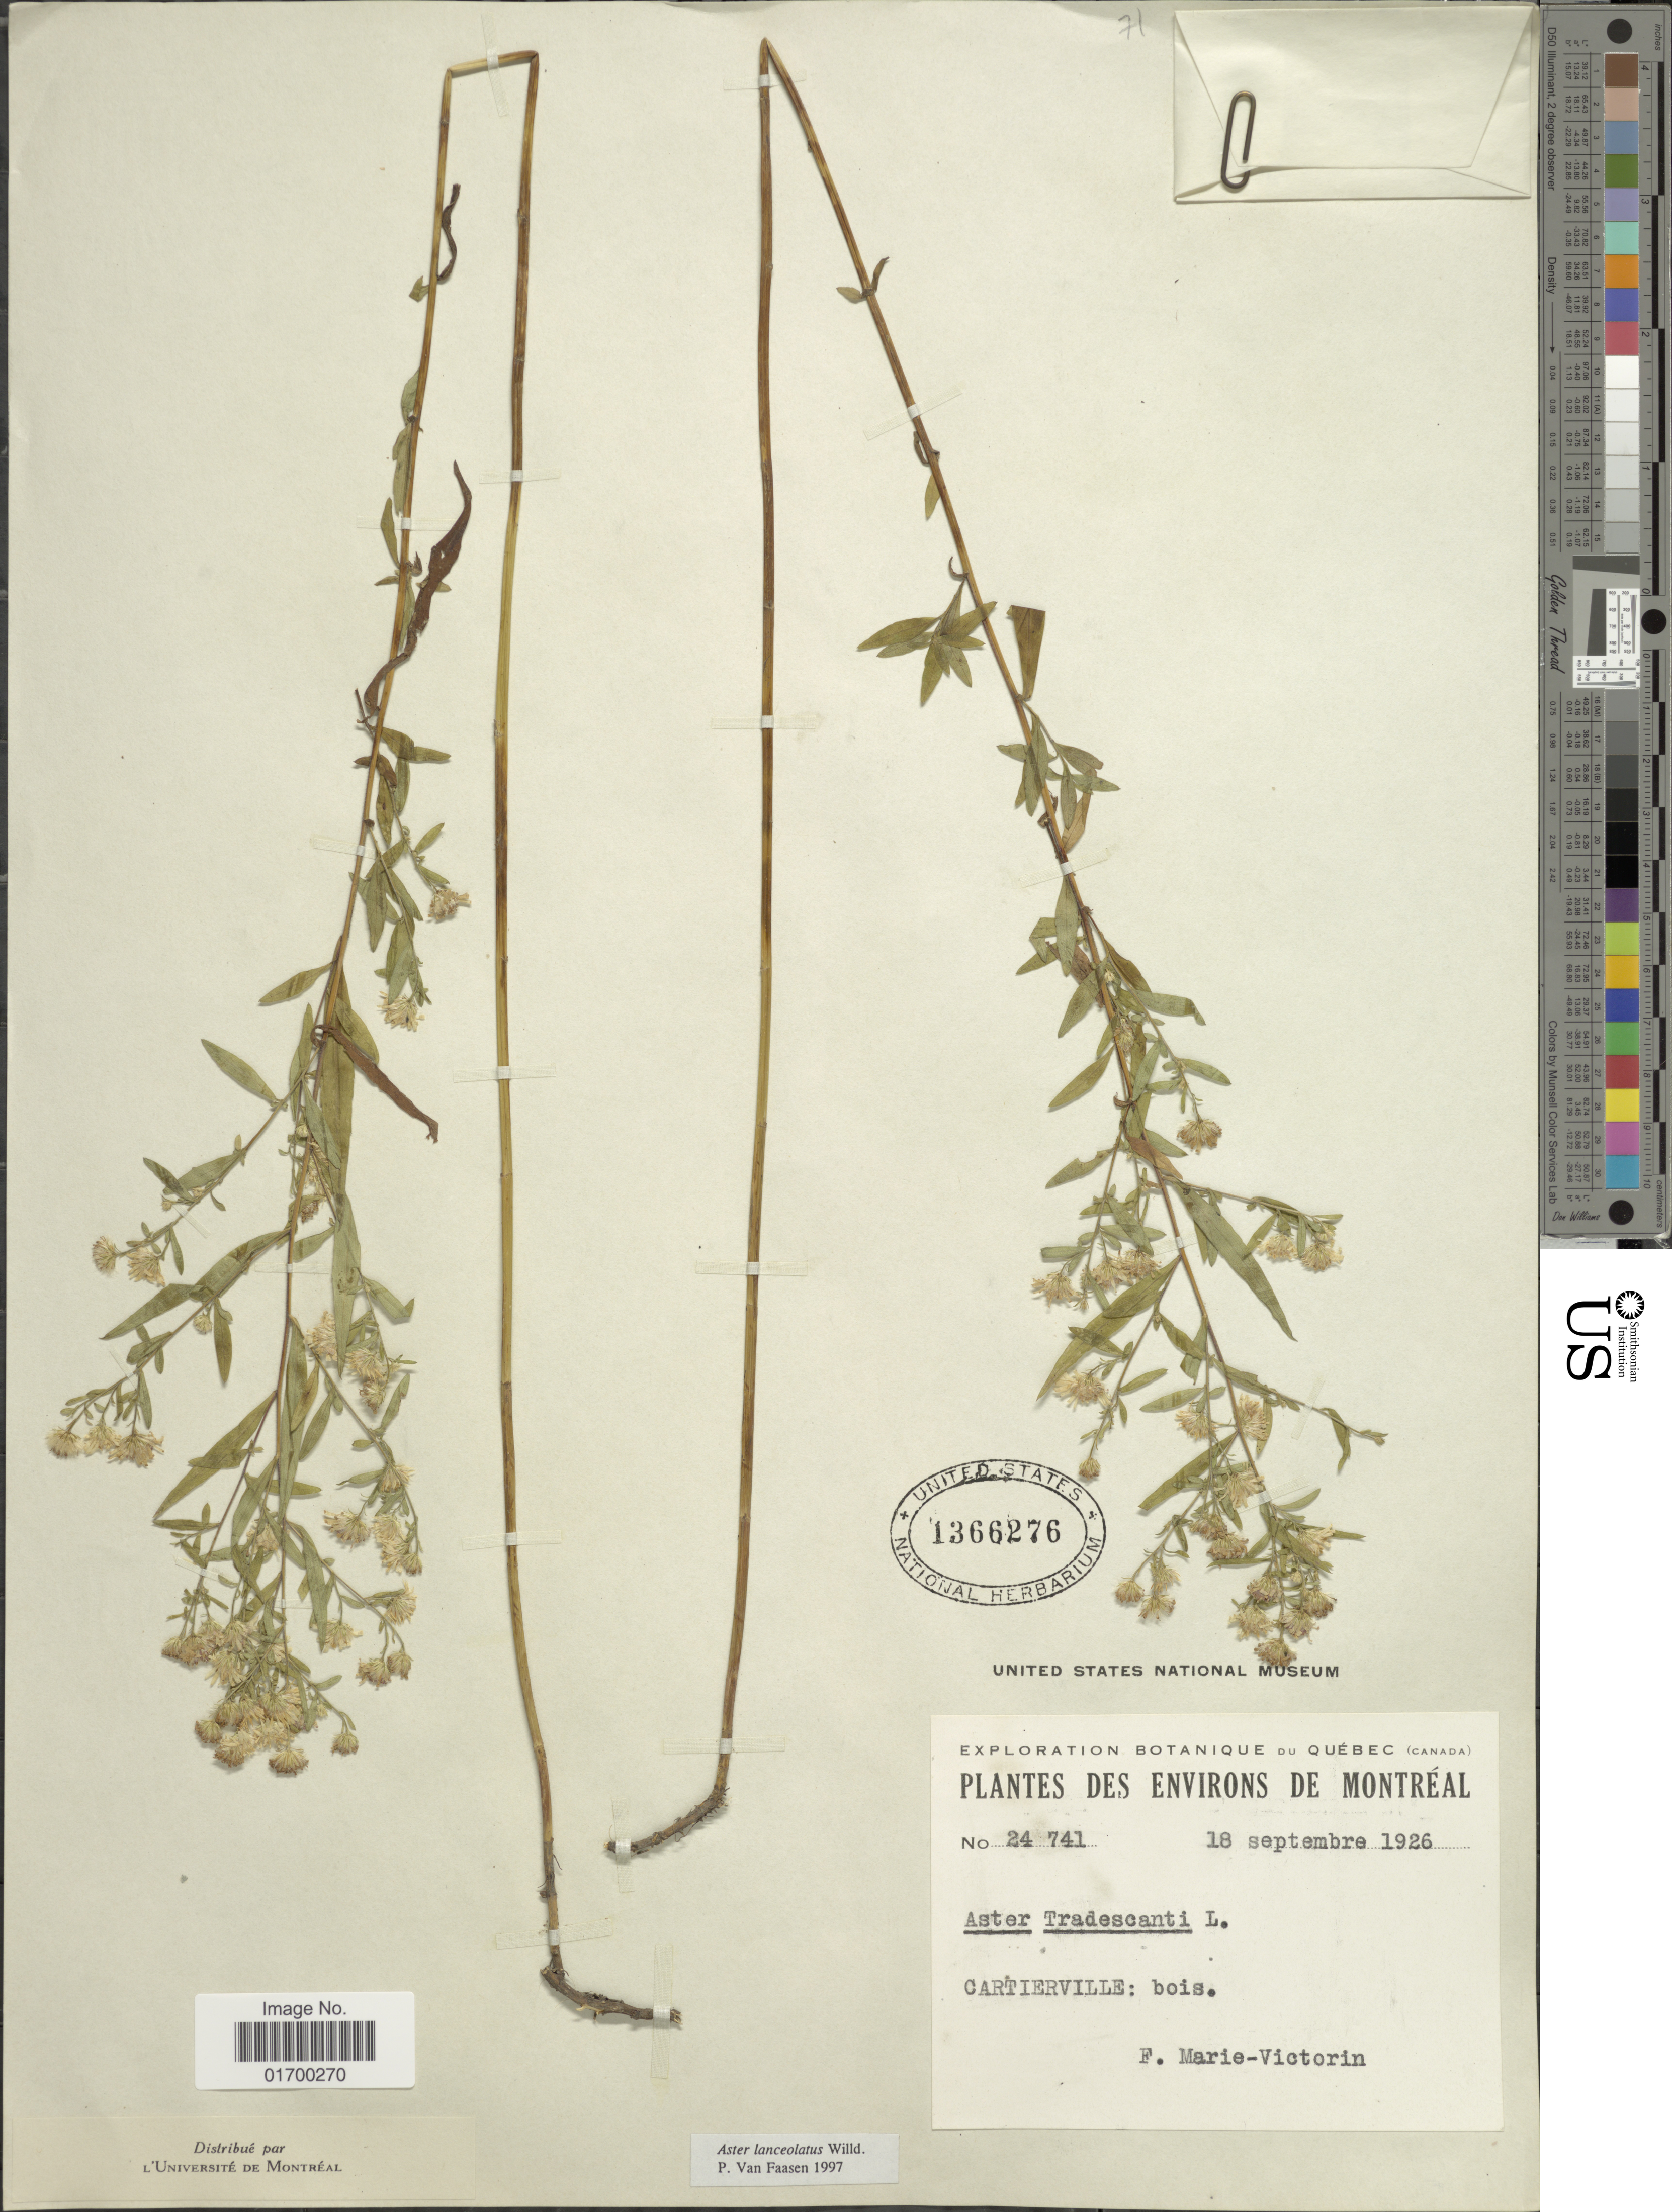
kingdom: Plantae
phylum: Tracheophyta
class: Magnoliopsida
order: Asterales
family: Asteraceae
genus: Symphyotrichum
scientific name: Symphyotrichum lanceolatum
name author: (Willd.) G.L. Nesom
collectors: Fr. Marie-Victorin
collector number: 24741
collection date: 1926-09-18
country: Canada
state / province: Quebec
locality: Montreal, Cartierville; Bois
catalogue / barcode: US 1366276